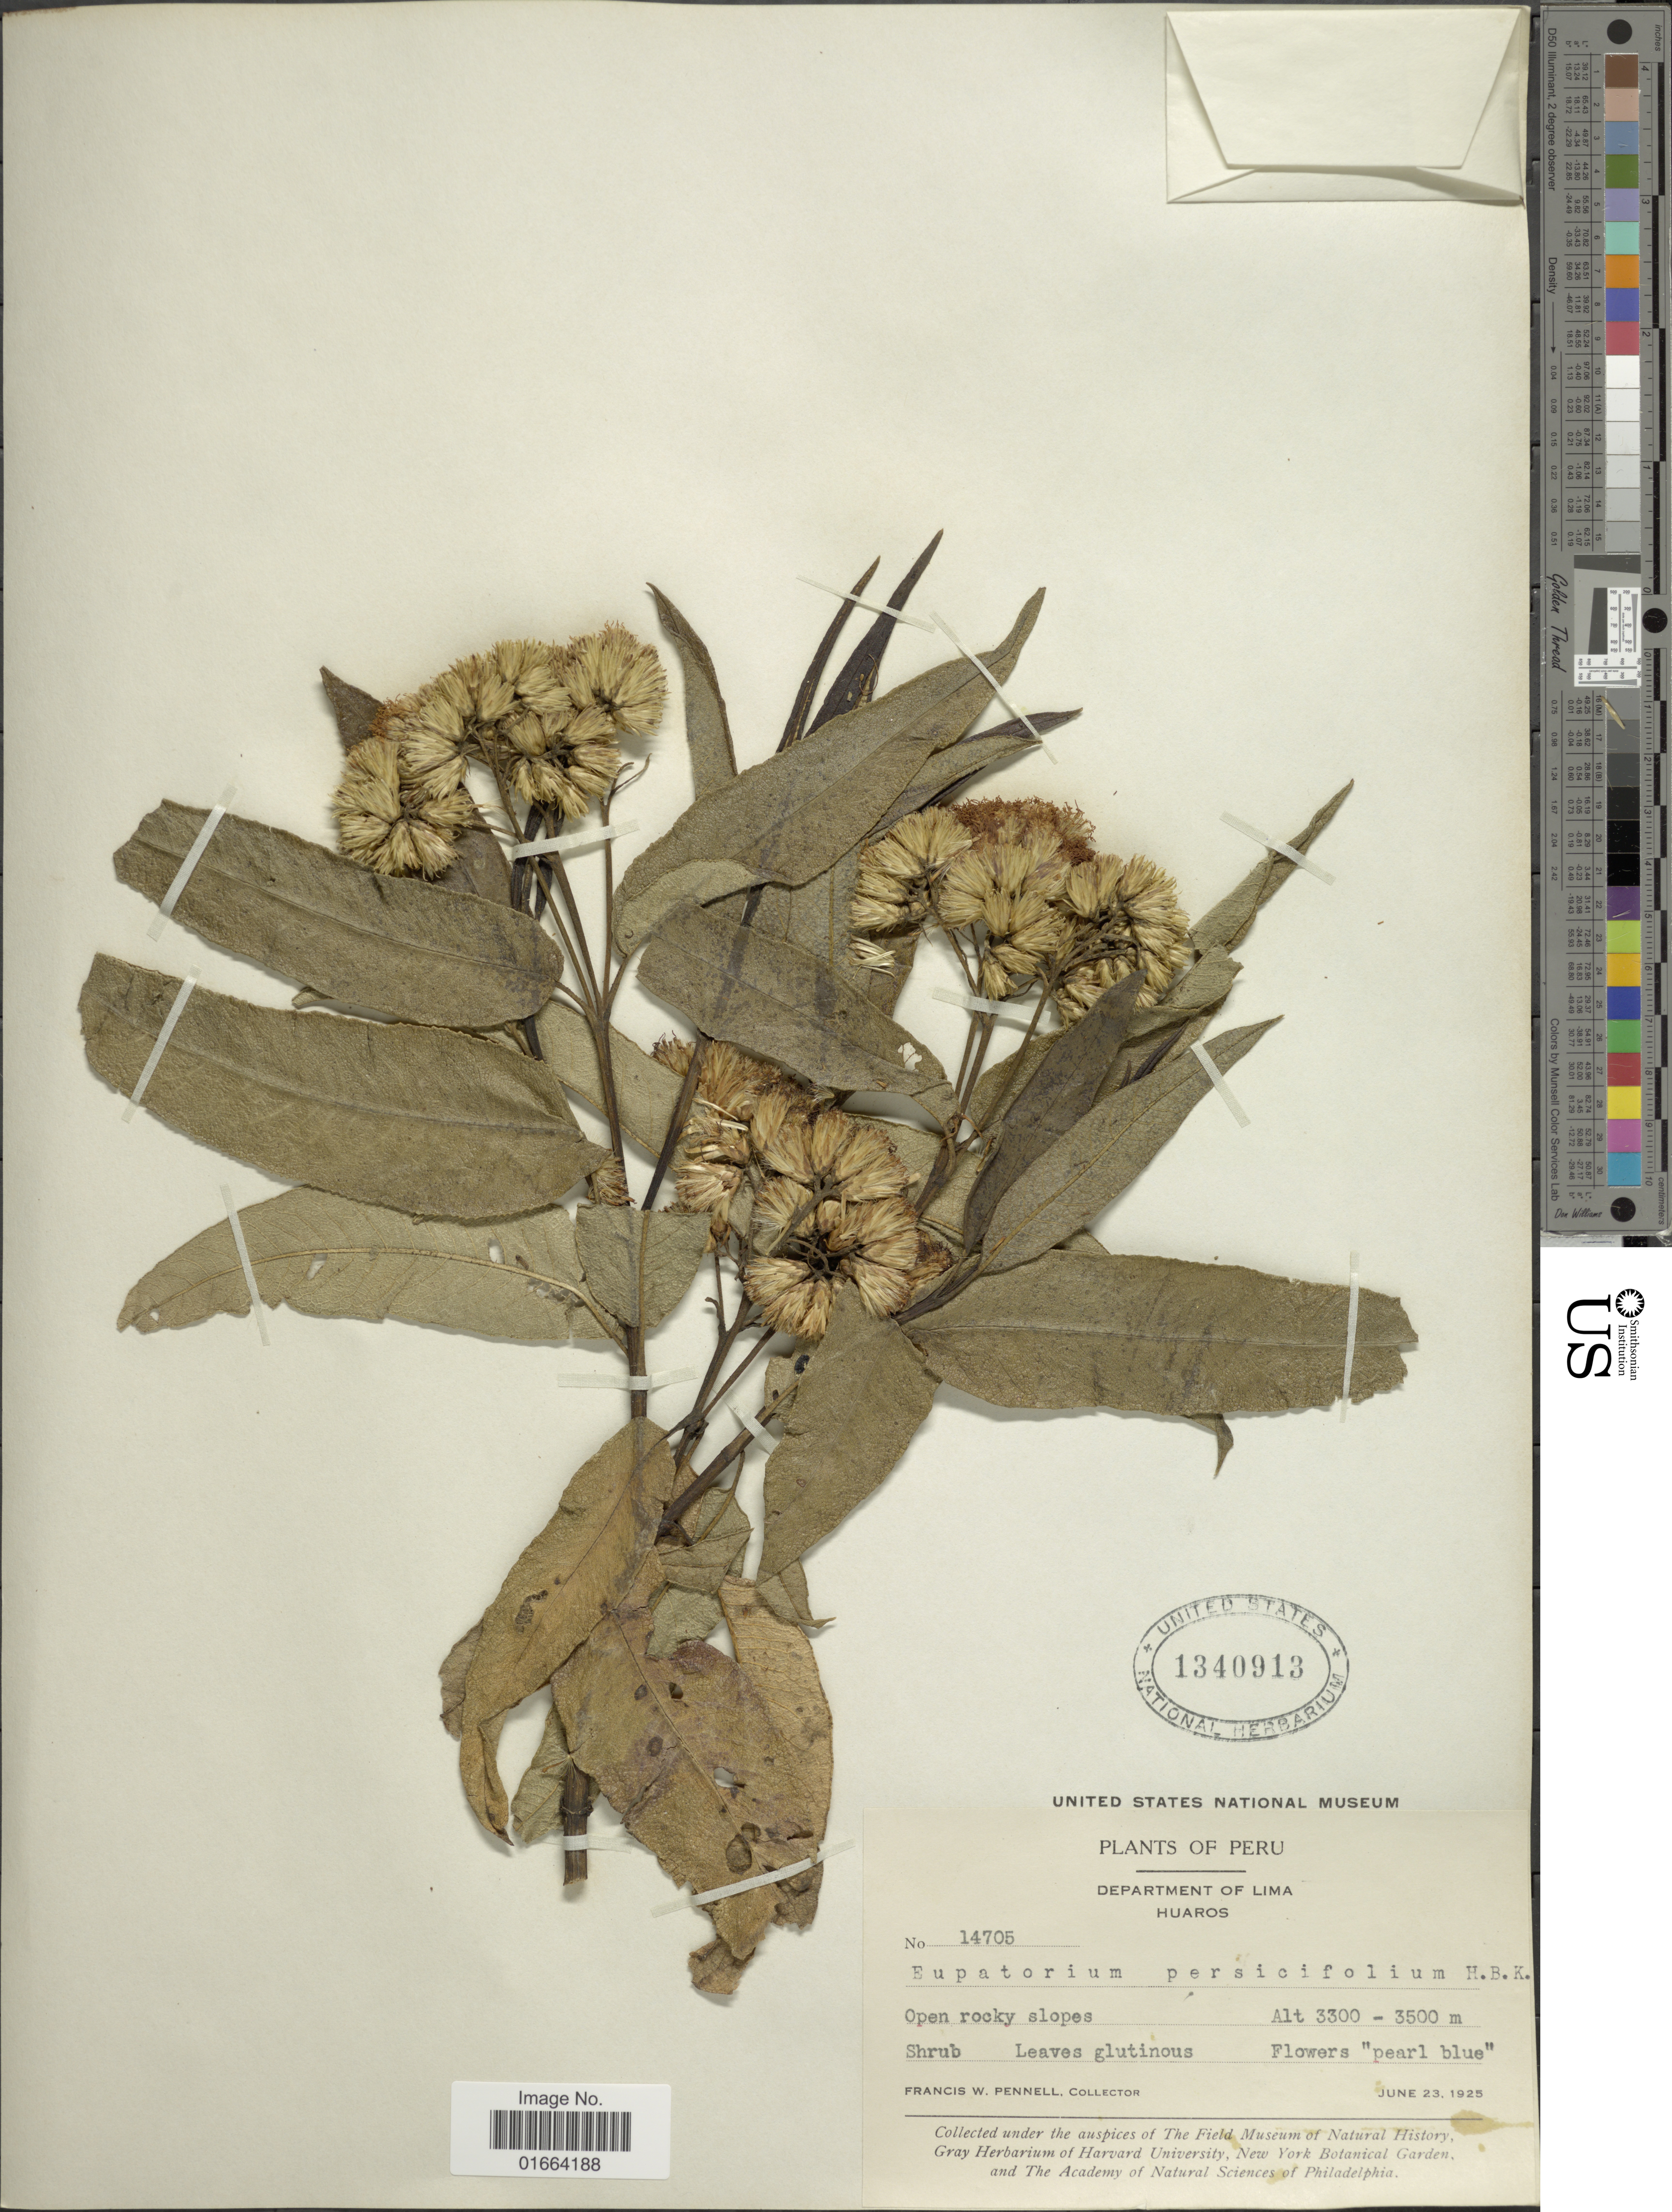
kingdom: Plantae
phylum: Tracheophyta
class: Magnoliopsida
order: Asterales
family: Asteraceae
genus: Aristeguietia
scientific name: Aristeguietia discolor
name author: (DC.) R.M. King & H. Rob.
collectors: F. W. Pennell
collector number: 14705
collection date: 1925-06-23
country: Peru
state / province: Lima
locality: Huaros.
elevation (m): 3300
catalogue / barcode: US 1340913